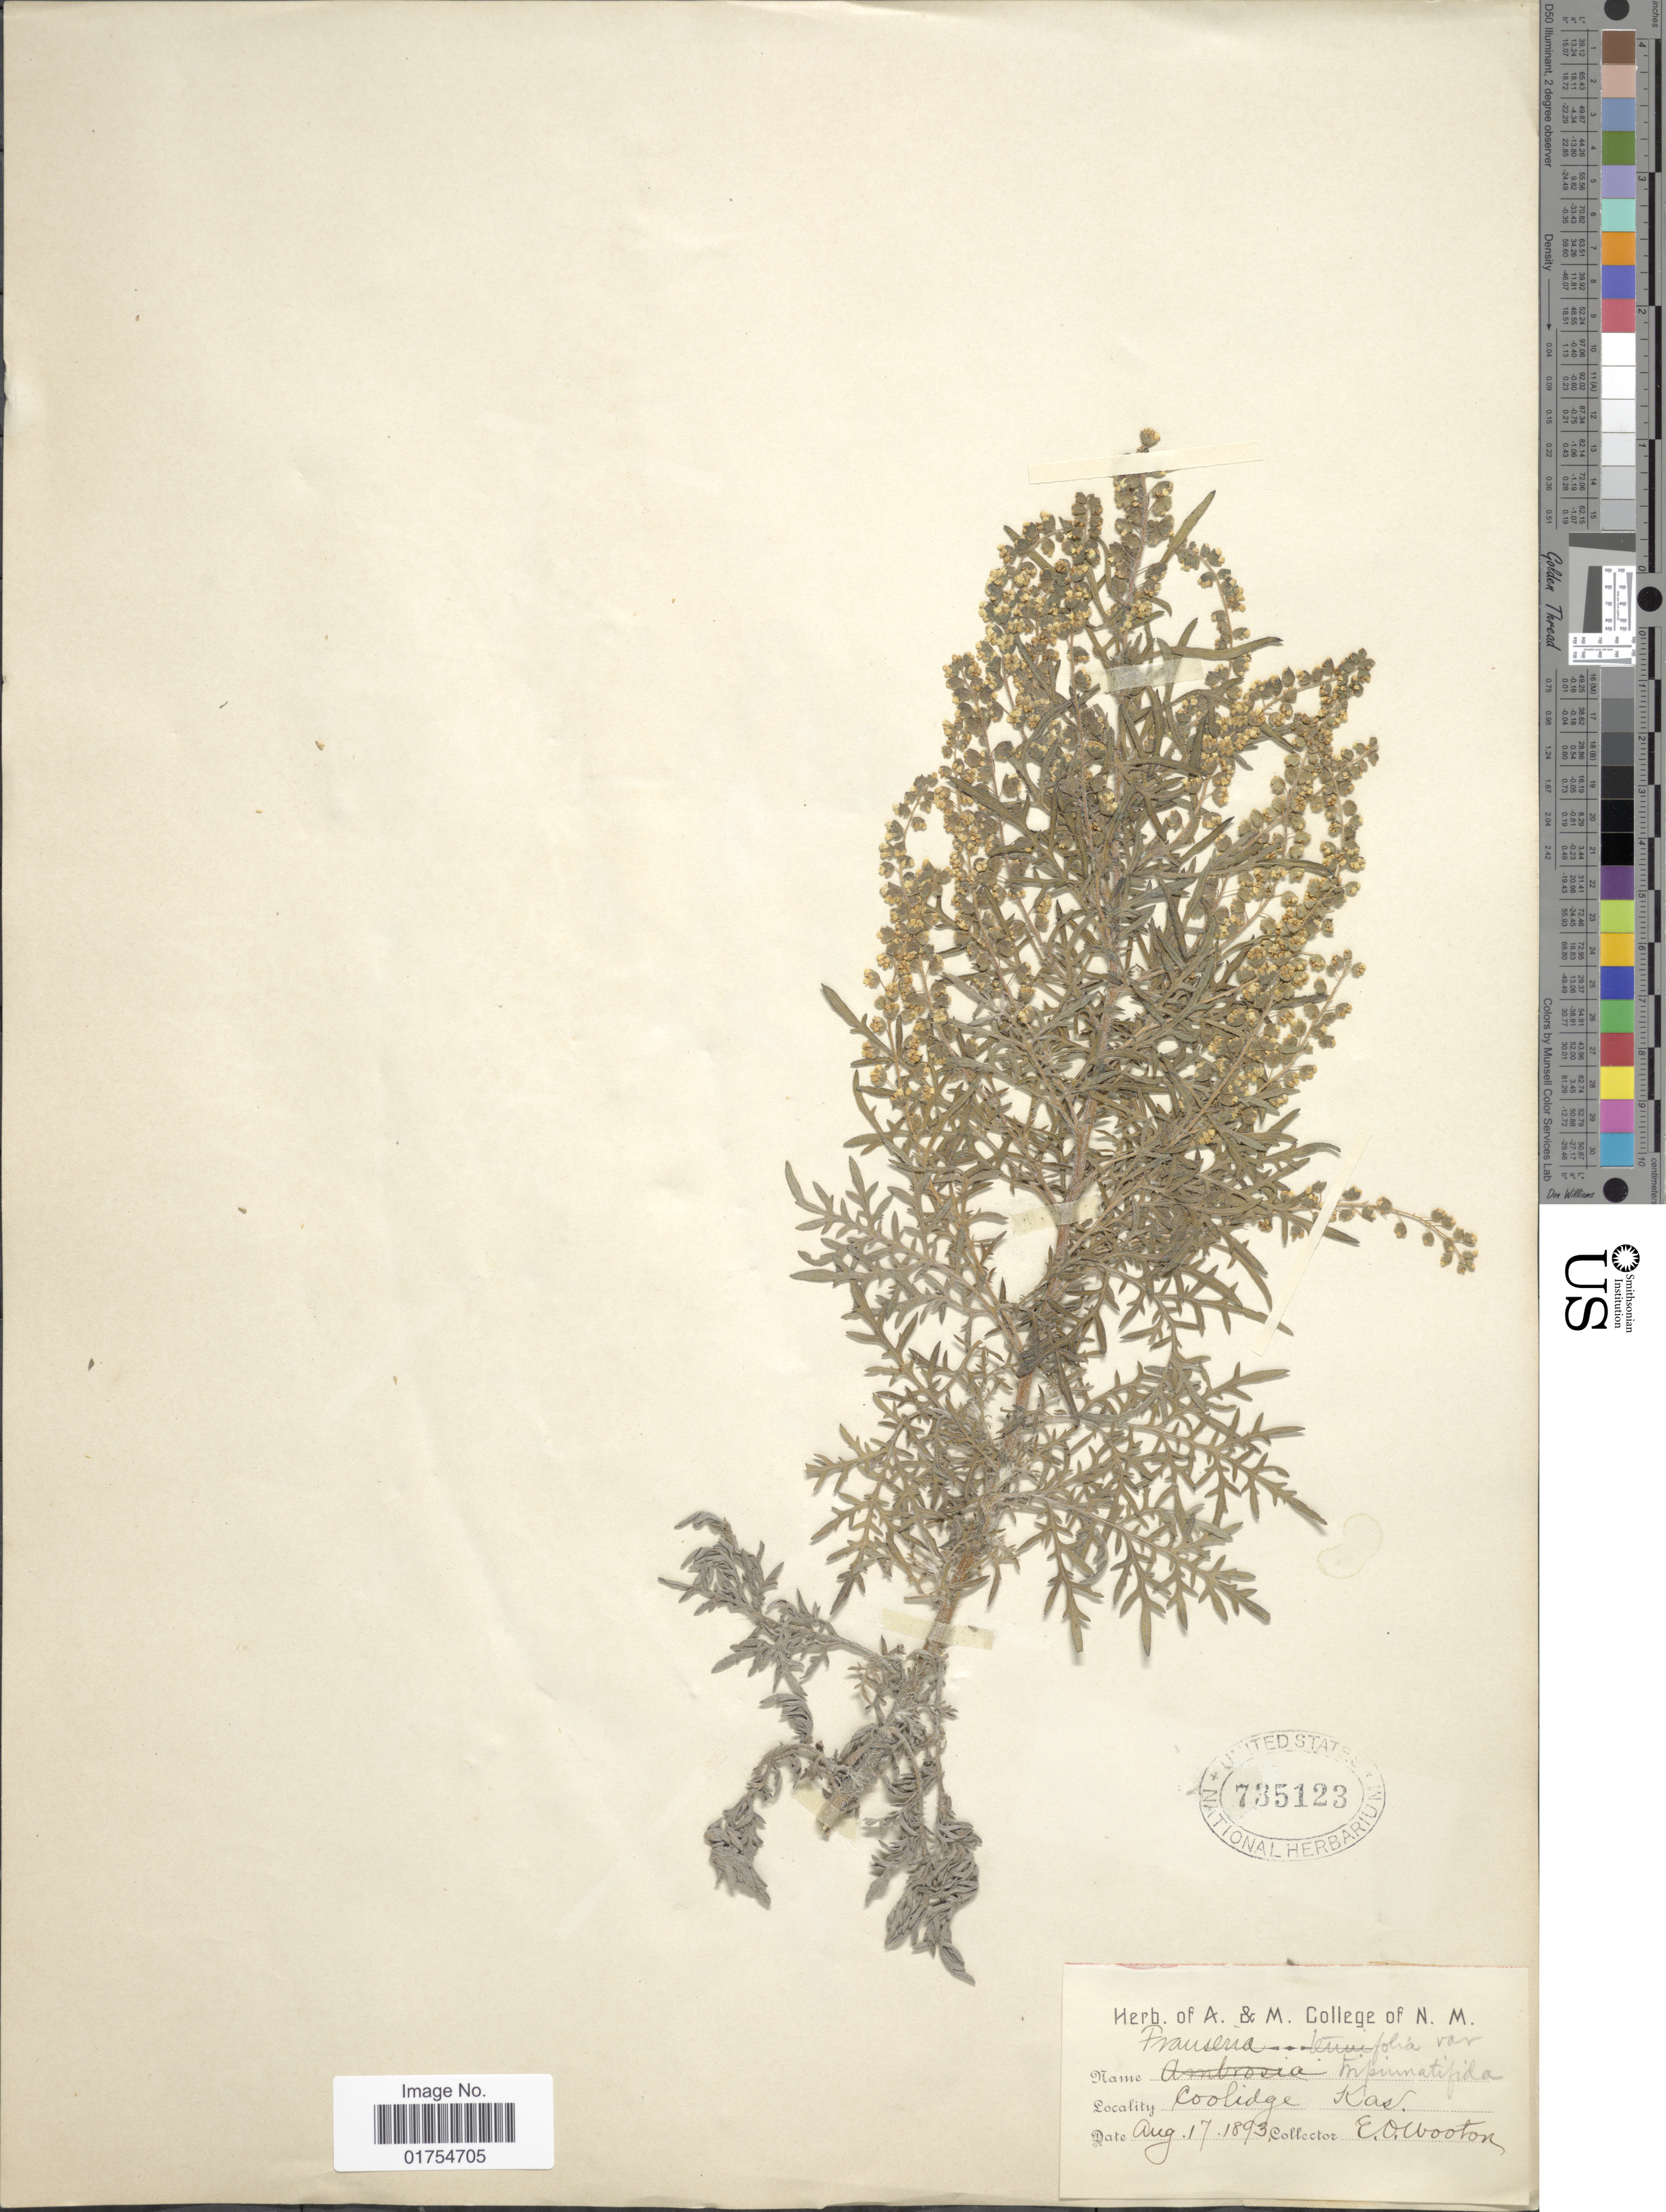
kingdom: Plantae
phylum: Tracheophyta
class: Magnoliopsida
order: Asterales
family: Asteraceae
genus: Franseria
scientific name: Franseria tenuifolia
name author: Harv. & A. Gray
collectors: E. O. Wooton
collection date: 1893-08-17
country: United States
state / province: Kansas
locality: Coolidge, Kas.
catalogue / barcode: US 735123